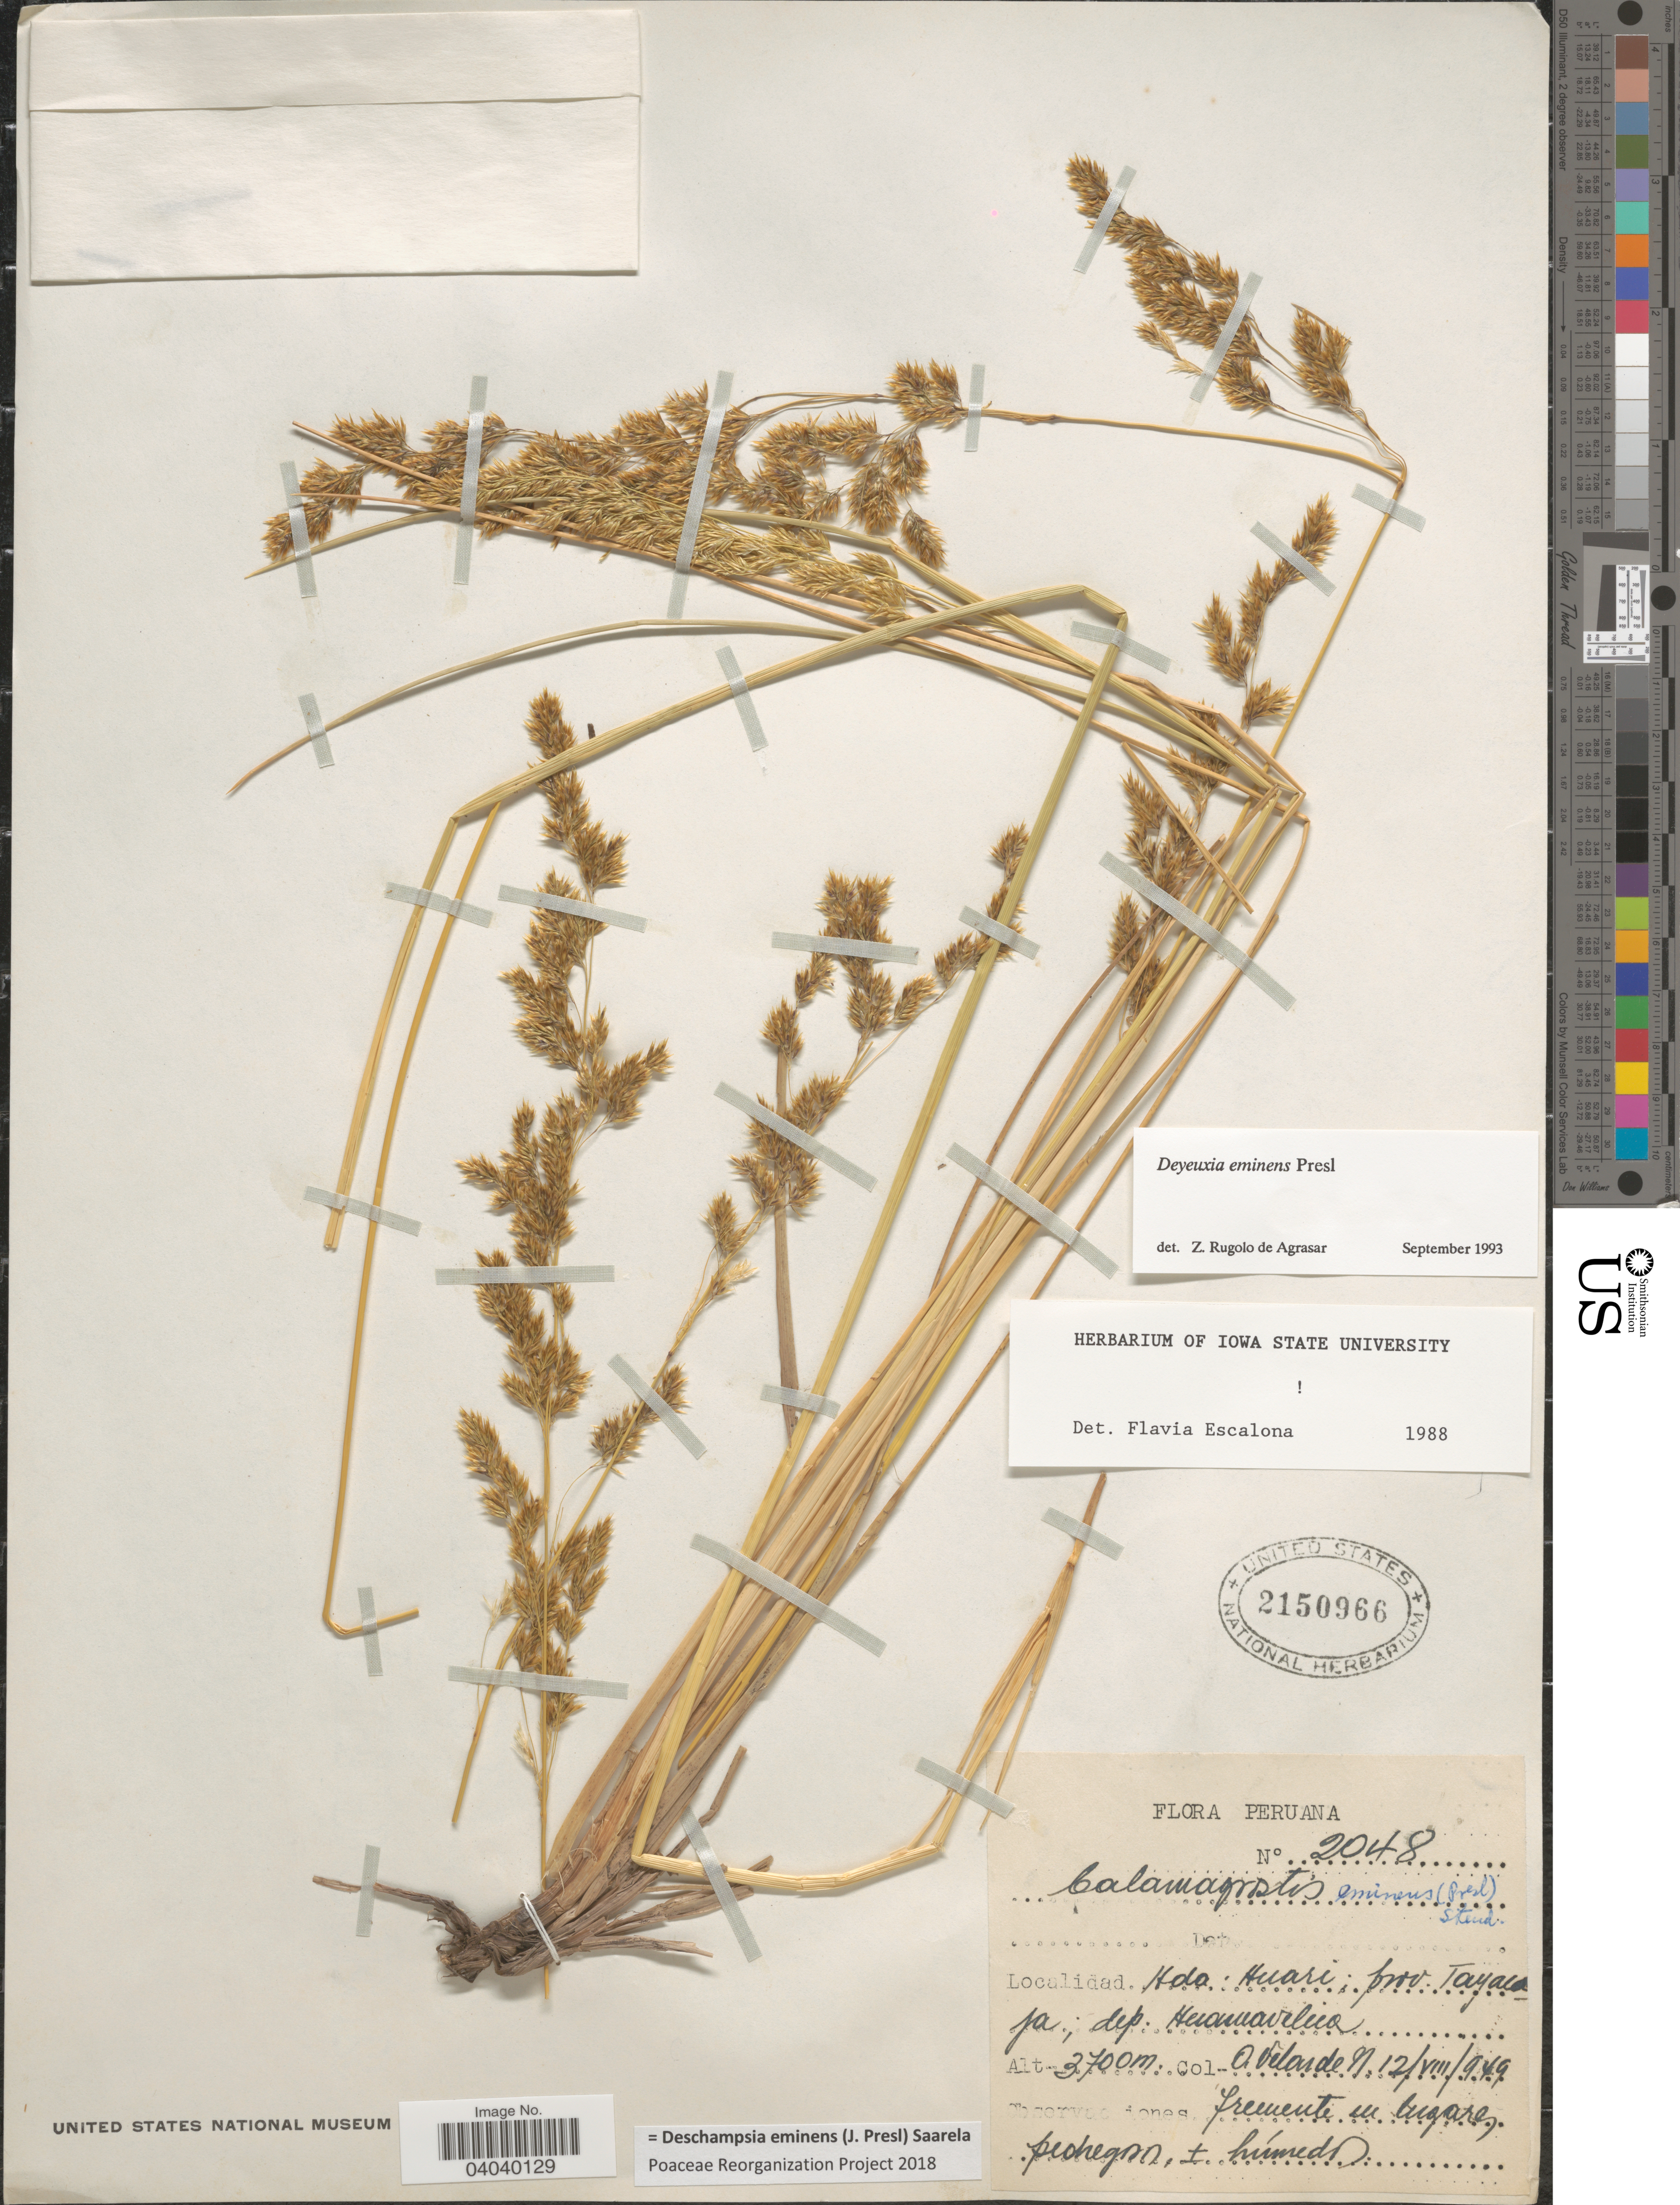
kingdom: Plantae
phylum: Tracheophyta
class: Liliopsida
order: Poales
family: Poaceae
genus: Deschampsia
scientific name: Deschampsia eminens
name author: (J. Presl) Saarela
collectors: O. Velarde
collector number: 2048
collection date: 1949-08-12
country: Peru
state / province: Huancavelica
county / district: Tayacaja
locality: Hda. Huari: prov. Tayacaja; dep. Huancavelica.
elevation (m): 3700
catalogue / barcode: US 2150966